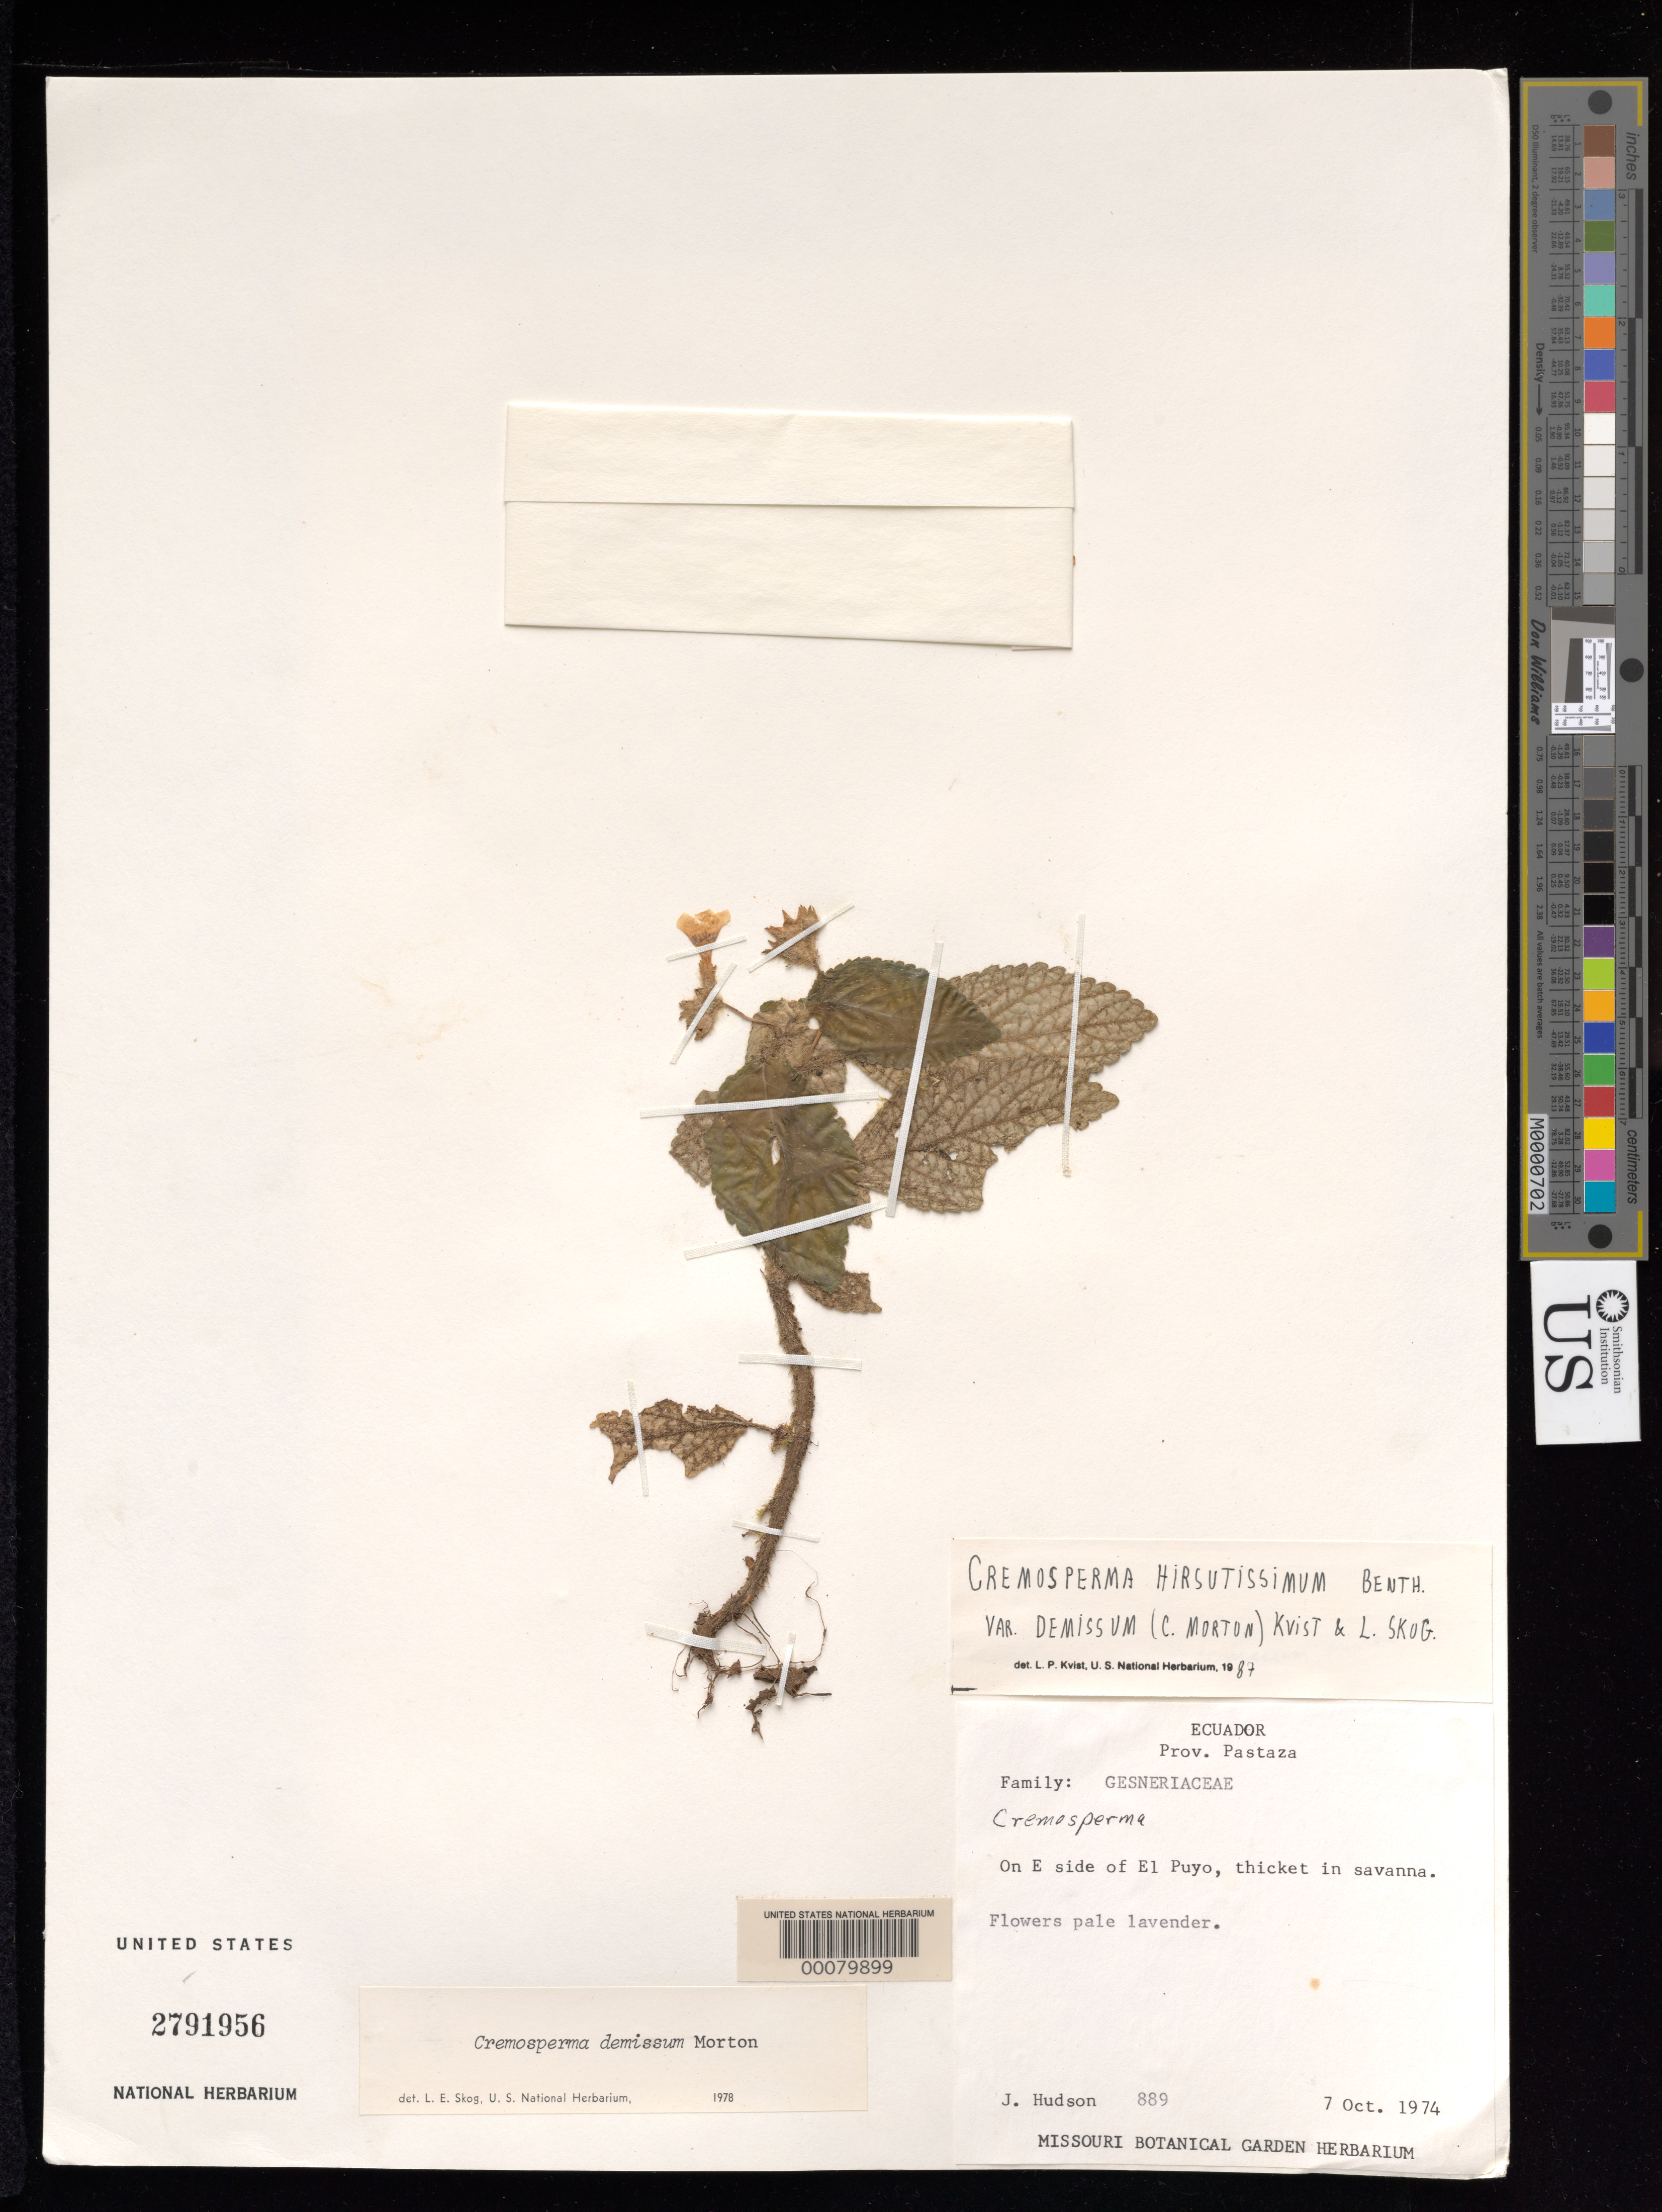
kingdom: Plantae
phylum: Tracheophyta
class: Magnoliopsida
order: Lamiales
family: Gesneriaceae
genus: Cremosperma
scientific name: Cremosperma hirsutissimum var. demissum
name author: (C.V. Morton) L.P. Kvist & L.E. Skog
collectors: J. Hudson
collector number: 889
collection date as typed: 07 Oct 1974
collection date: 1974-10-07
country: Ecuador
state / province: Pastaza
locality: On E side of El Puyo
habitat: Thicket in savanna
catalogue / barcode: US 2791956